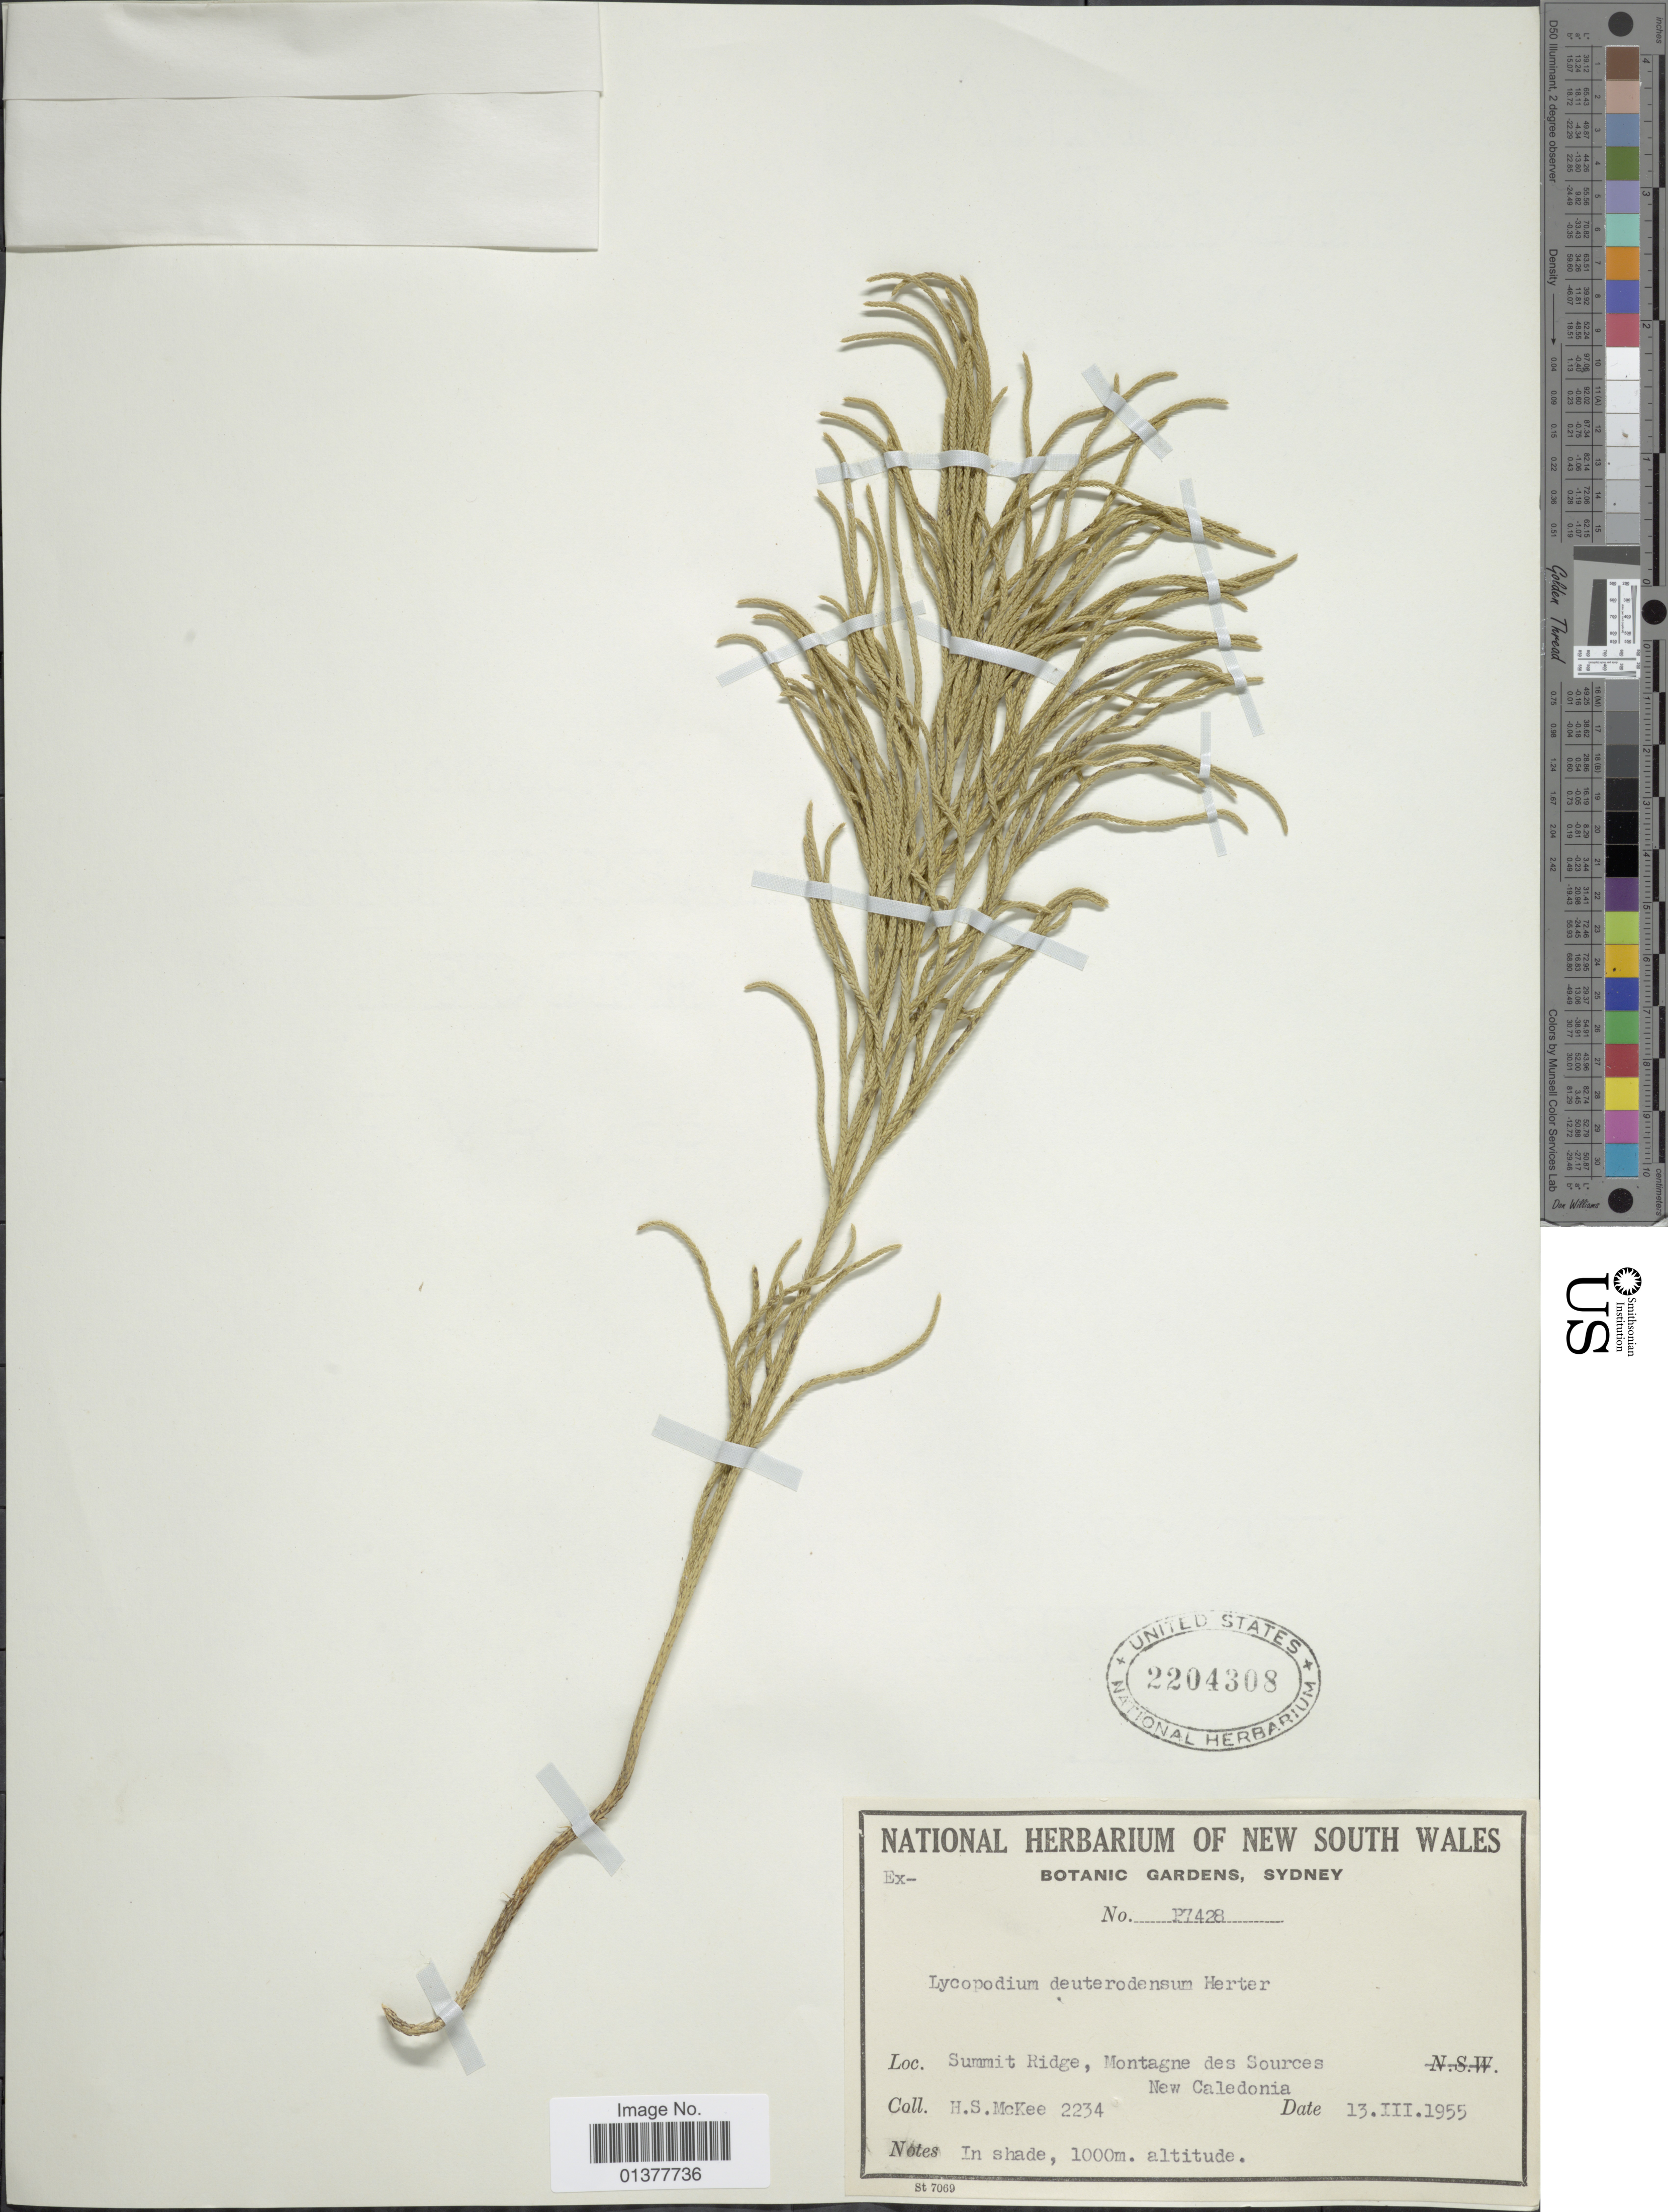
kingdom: Plantae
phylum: Tracheophyta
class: Lycopodiopsida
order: Lycopodiales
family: Lycopodiaceae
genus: Pseudolycopodium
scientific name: Pseudolycopodium densum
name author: (Rothm.) Holub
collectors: H. S. McKee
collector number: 2234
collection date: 1955-03-13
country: New Caledonia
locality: Summit ridge, Montagne des Sources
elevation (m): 1000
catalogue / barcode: US 2204308